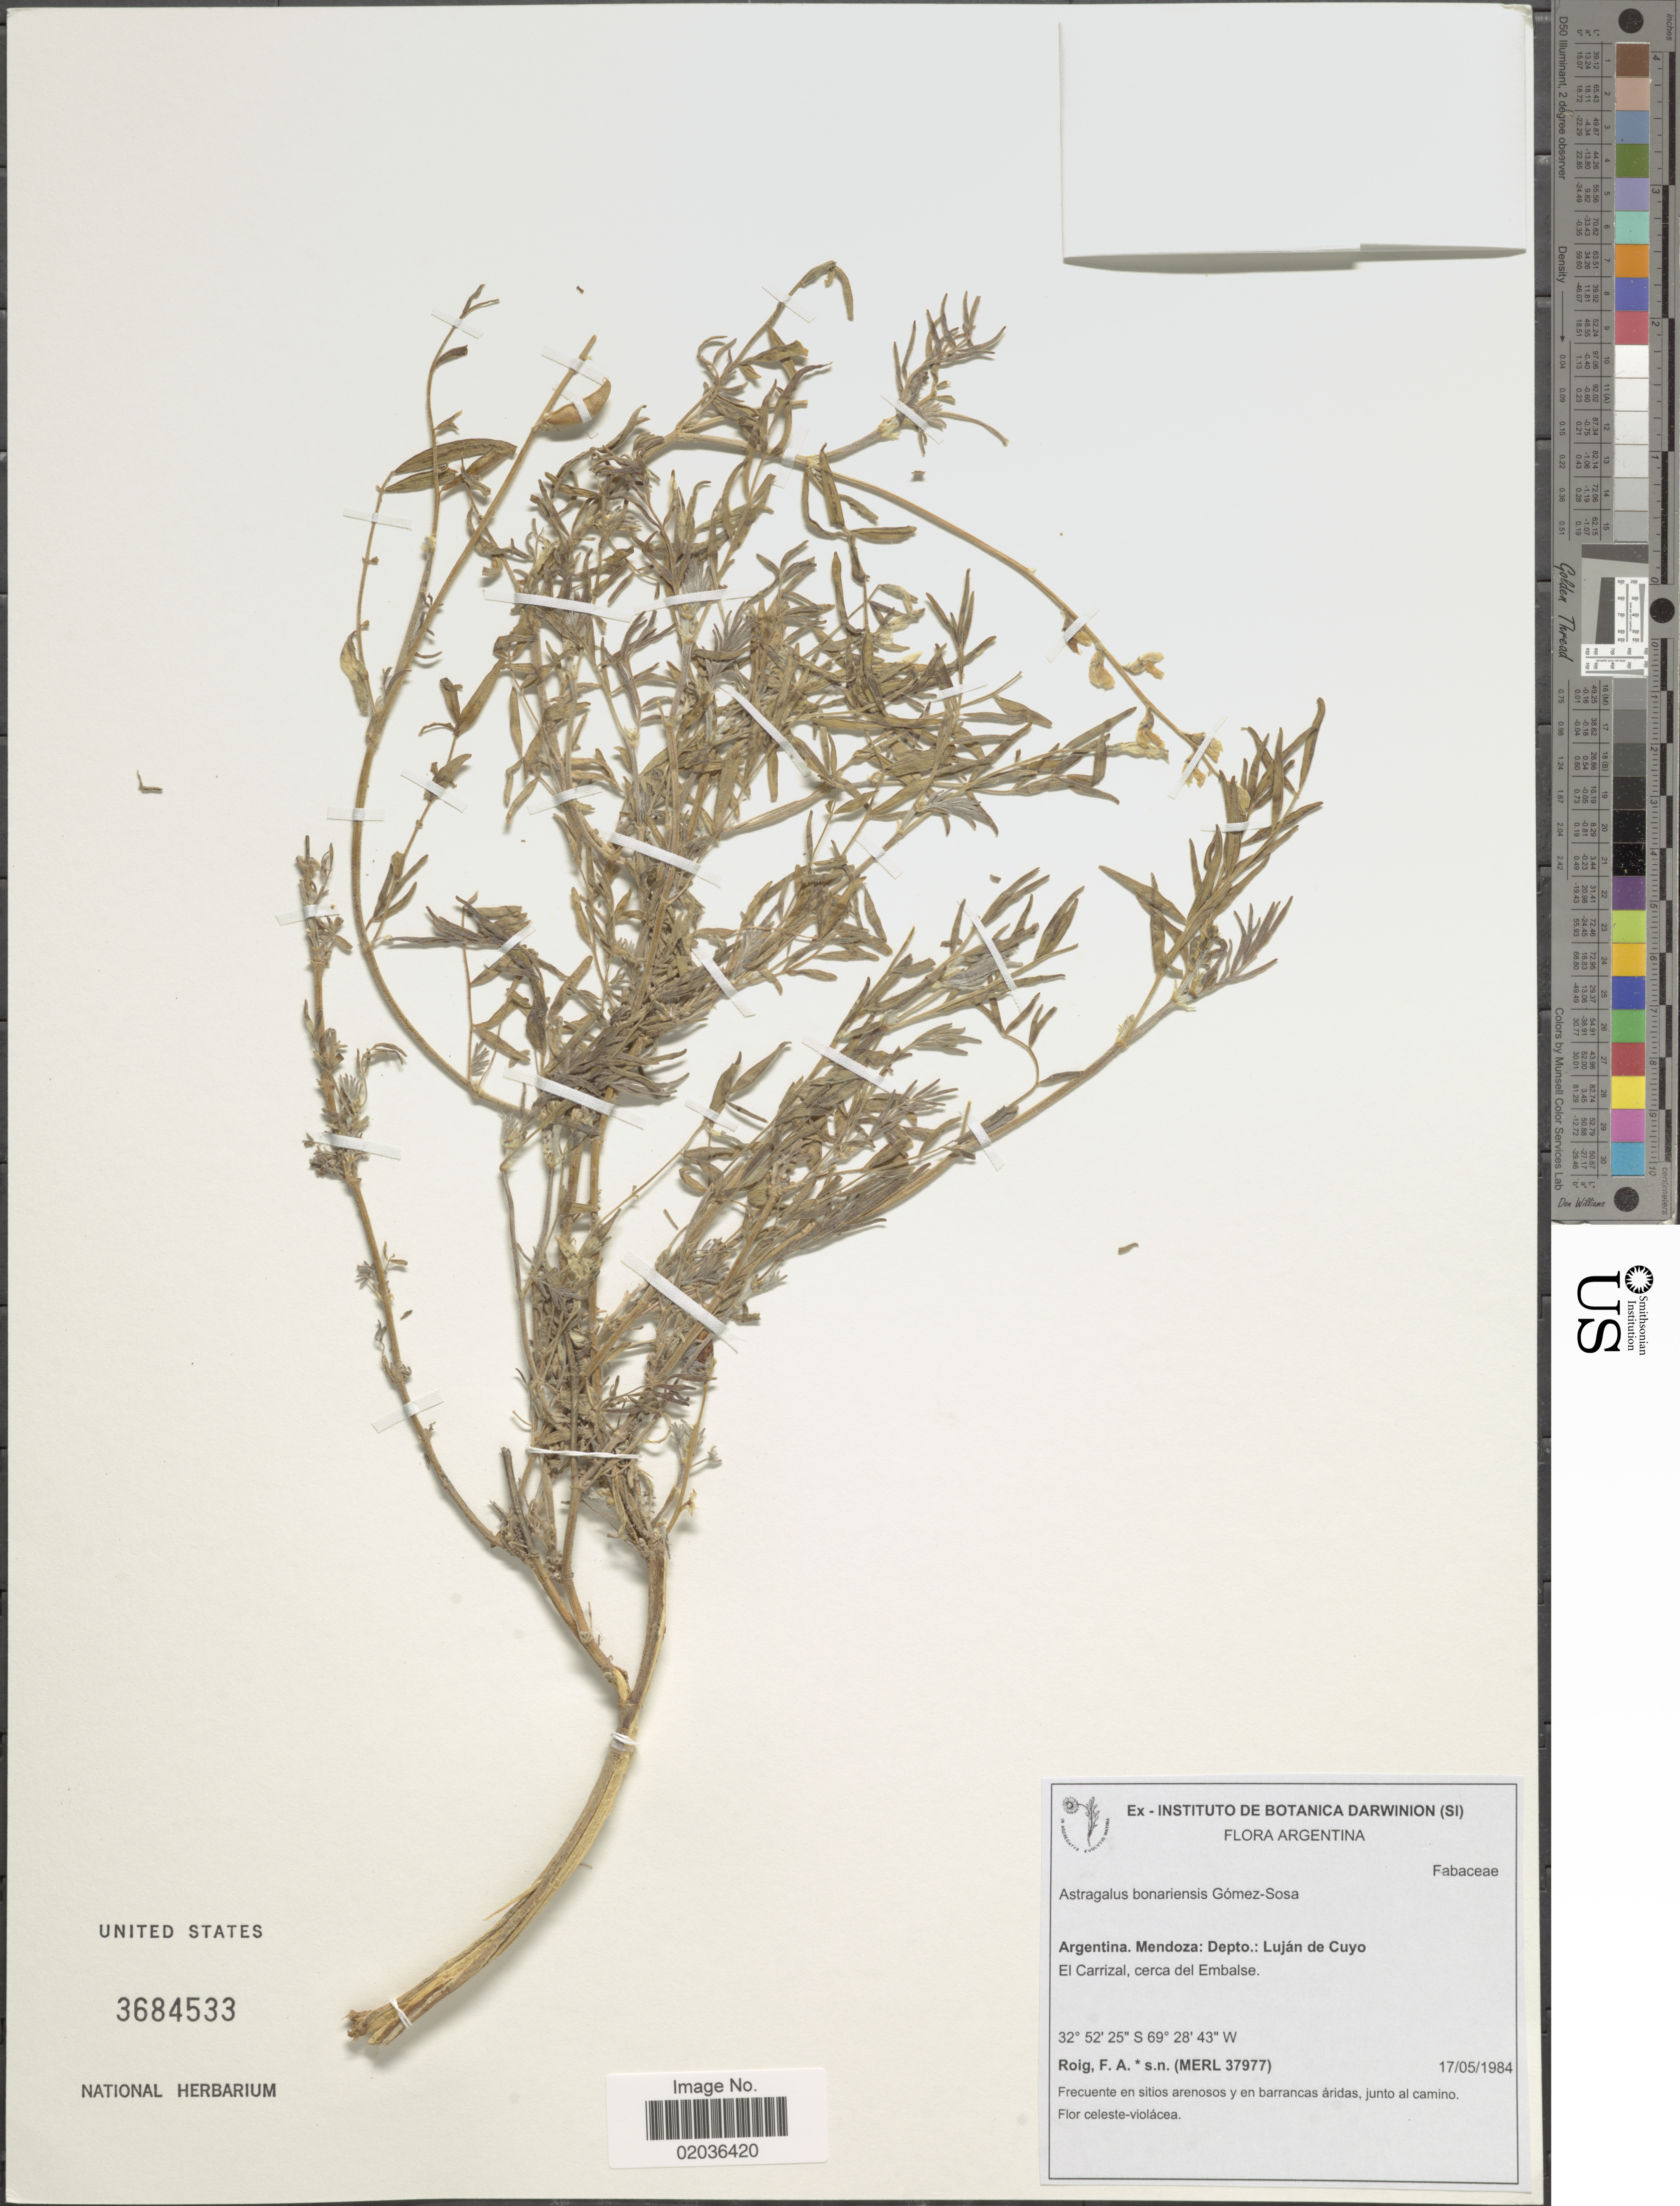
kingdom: Plantae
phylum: Tracheophyta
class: Magnoliopsida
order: Fabales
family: Fabaceae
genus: Astragalus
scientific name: Astragalus bonariensis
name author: Gómez-Sosa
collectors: F. Roig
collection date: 1984-05-17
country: Argentina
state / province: Mendoza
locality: Depto.: Lujan de Cuyo. El Carrizal, cerca del Embalse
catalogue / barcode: US 3684533